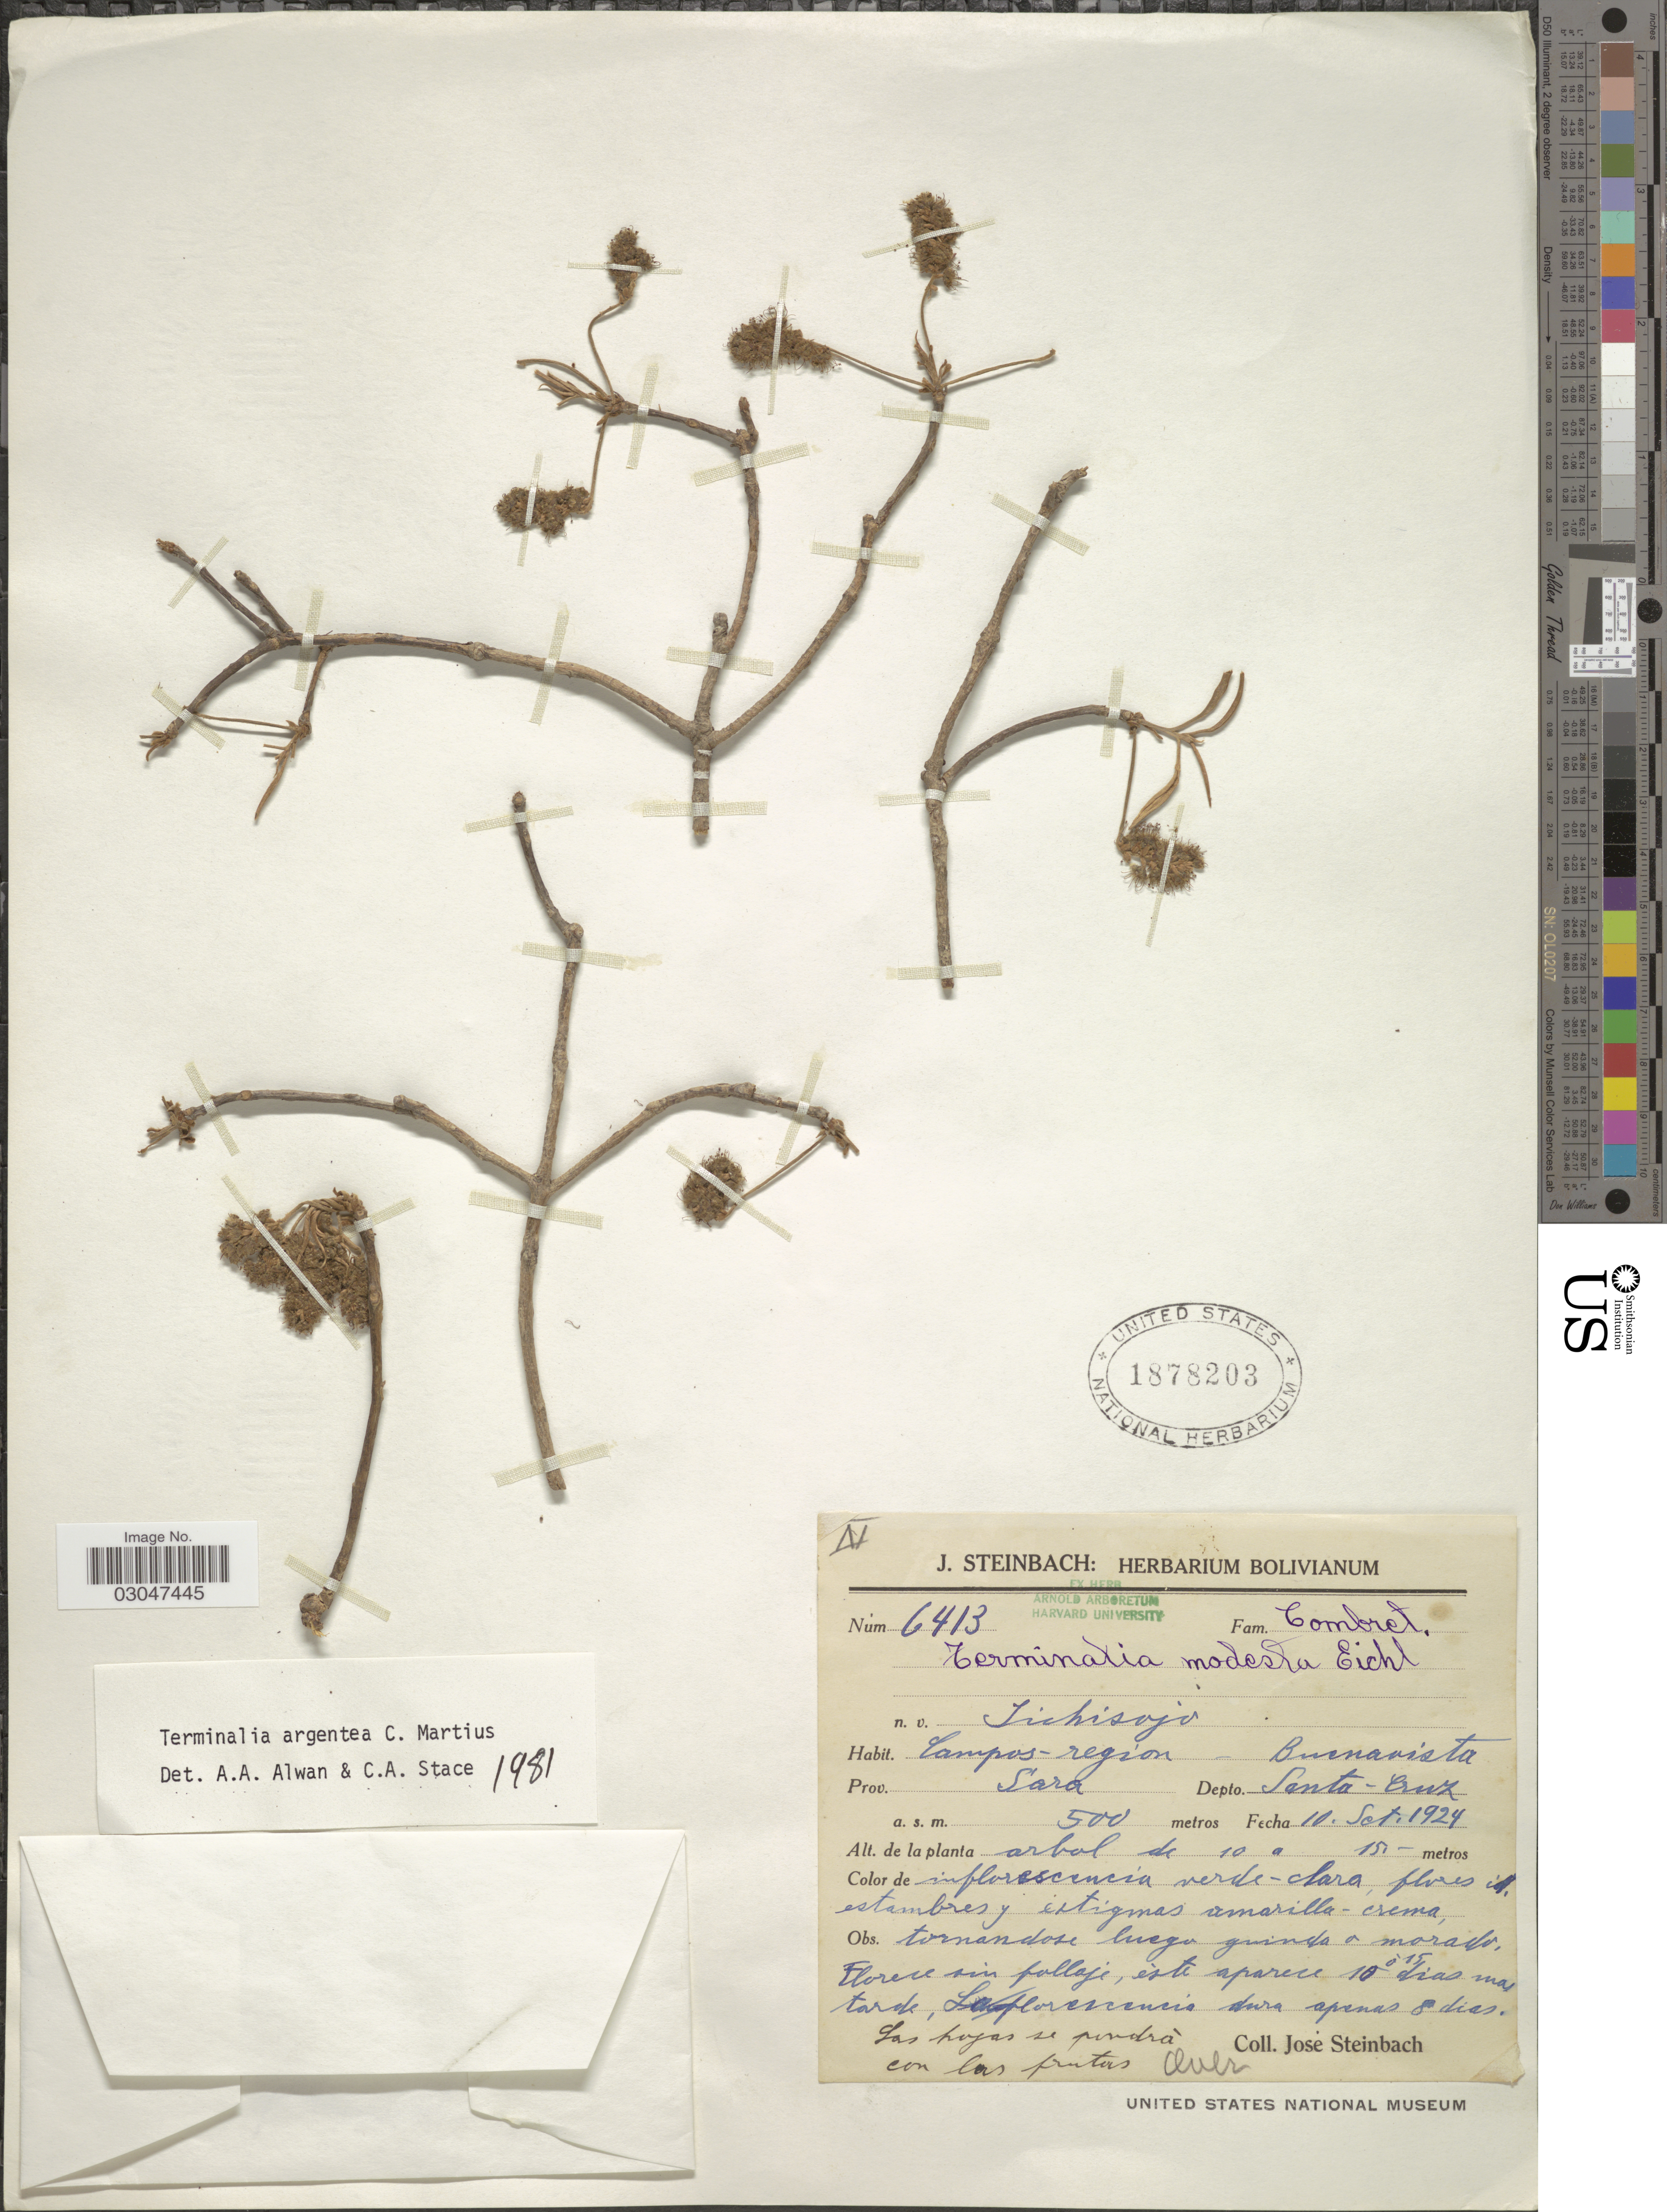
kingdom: Plantae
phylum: Tracheophyta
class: Magnoliopsida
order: Myrtales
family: Combretaceae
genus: Terminalia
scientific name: Terminalia argentea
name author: Mart.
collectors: J. Steinbach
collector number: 6413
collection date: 1924-09-10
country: Bolivia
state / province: Santa Cruz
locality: Campos-regíon - Buenavista. Prov. Sara. Depto. Santa - Cruz.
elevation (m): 500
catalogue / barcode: US 1878203